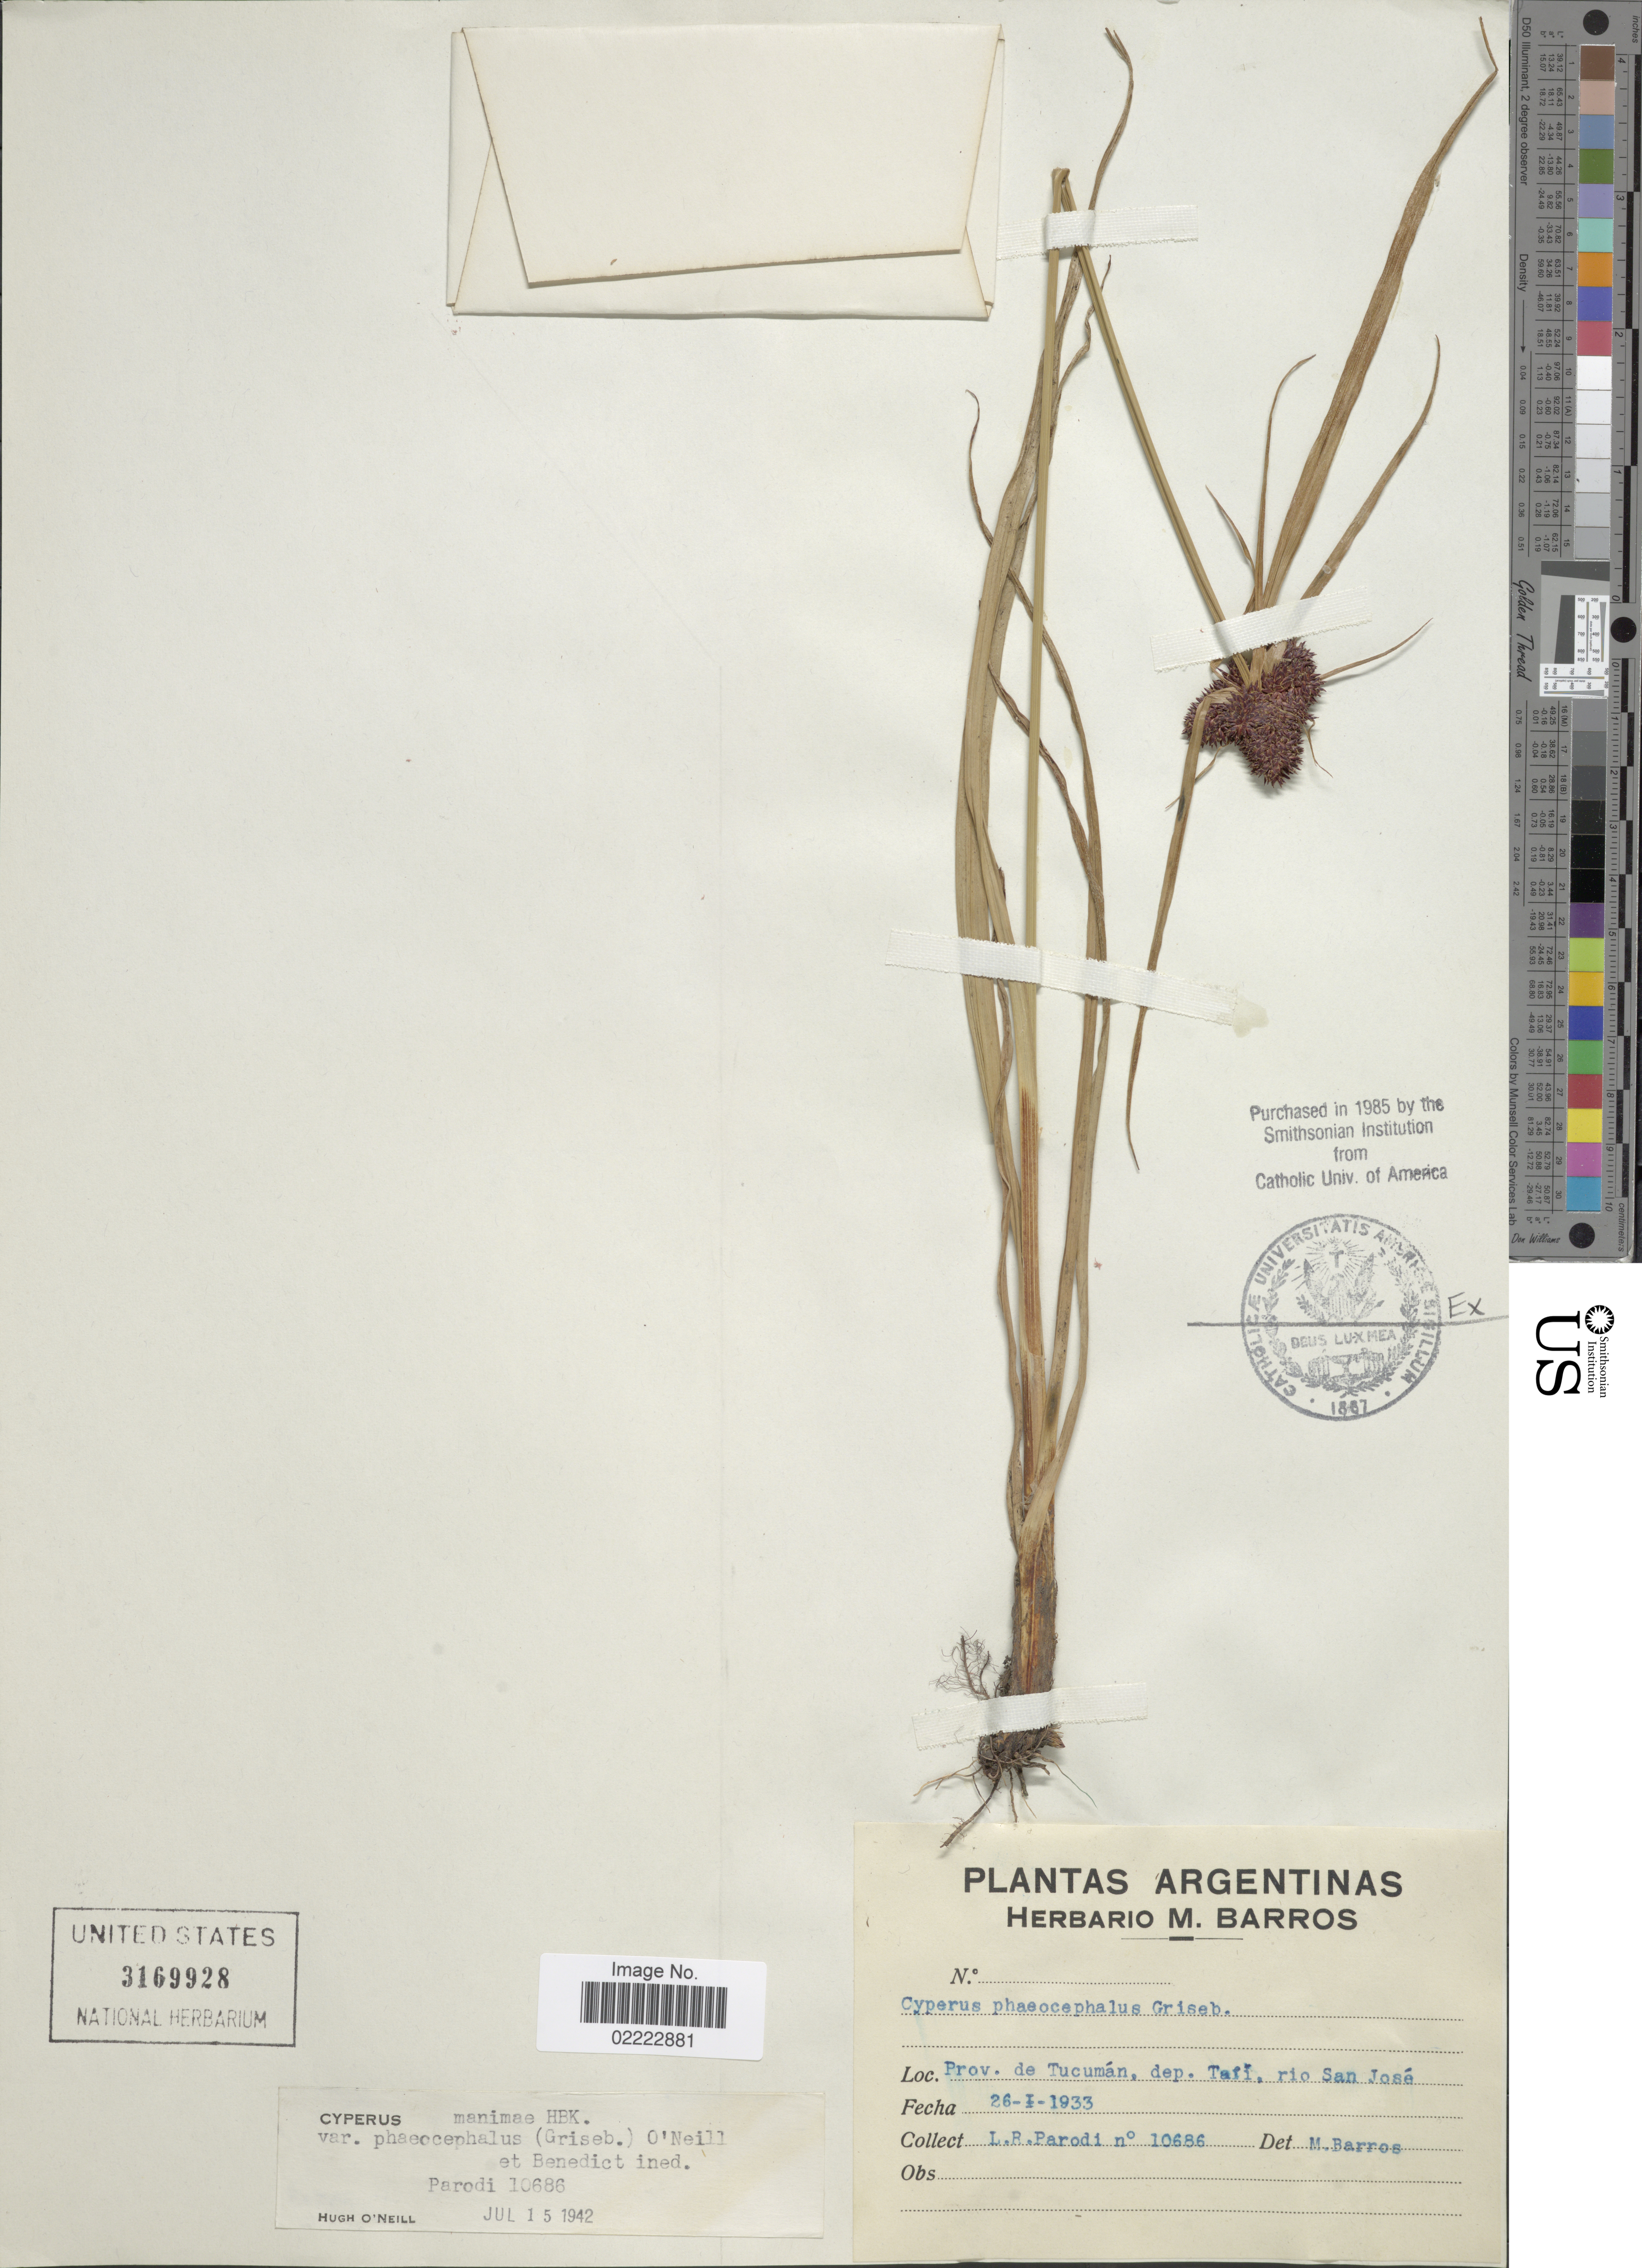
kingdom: Plantae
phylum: Tracheophyta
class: Liliopsida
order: Poales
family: Cyperaceae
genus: Cyperus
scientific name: Cyperus manimae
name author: Kunth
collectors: L. R. Parodi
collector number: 10686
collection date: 1933-01-26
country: Argentina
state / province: Tucuman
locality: Prov. de Tucuman, dep. Tafi, rio San Jose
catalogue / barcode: US 3169928